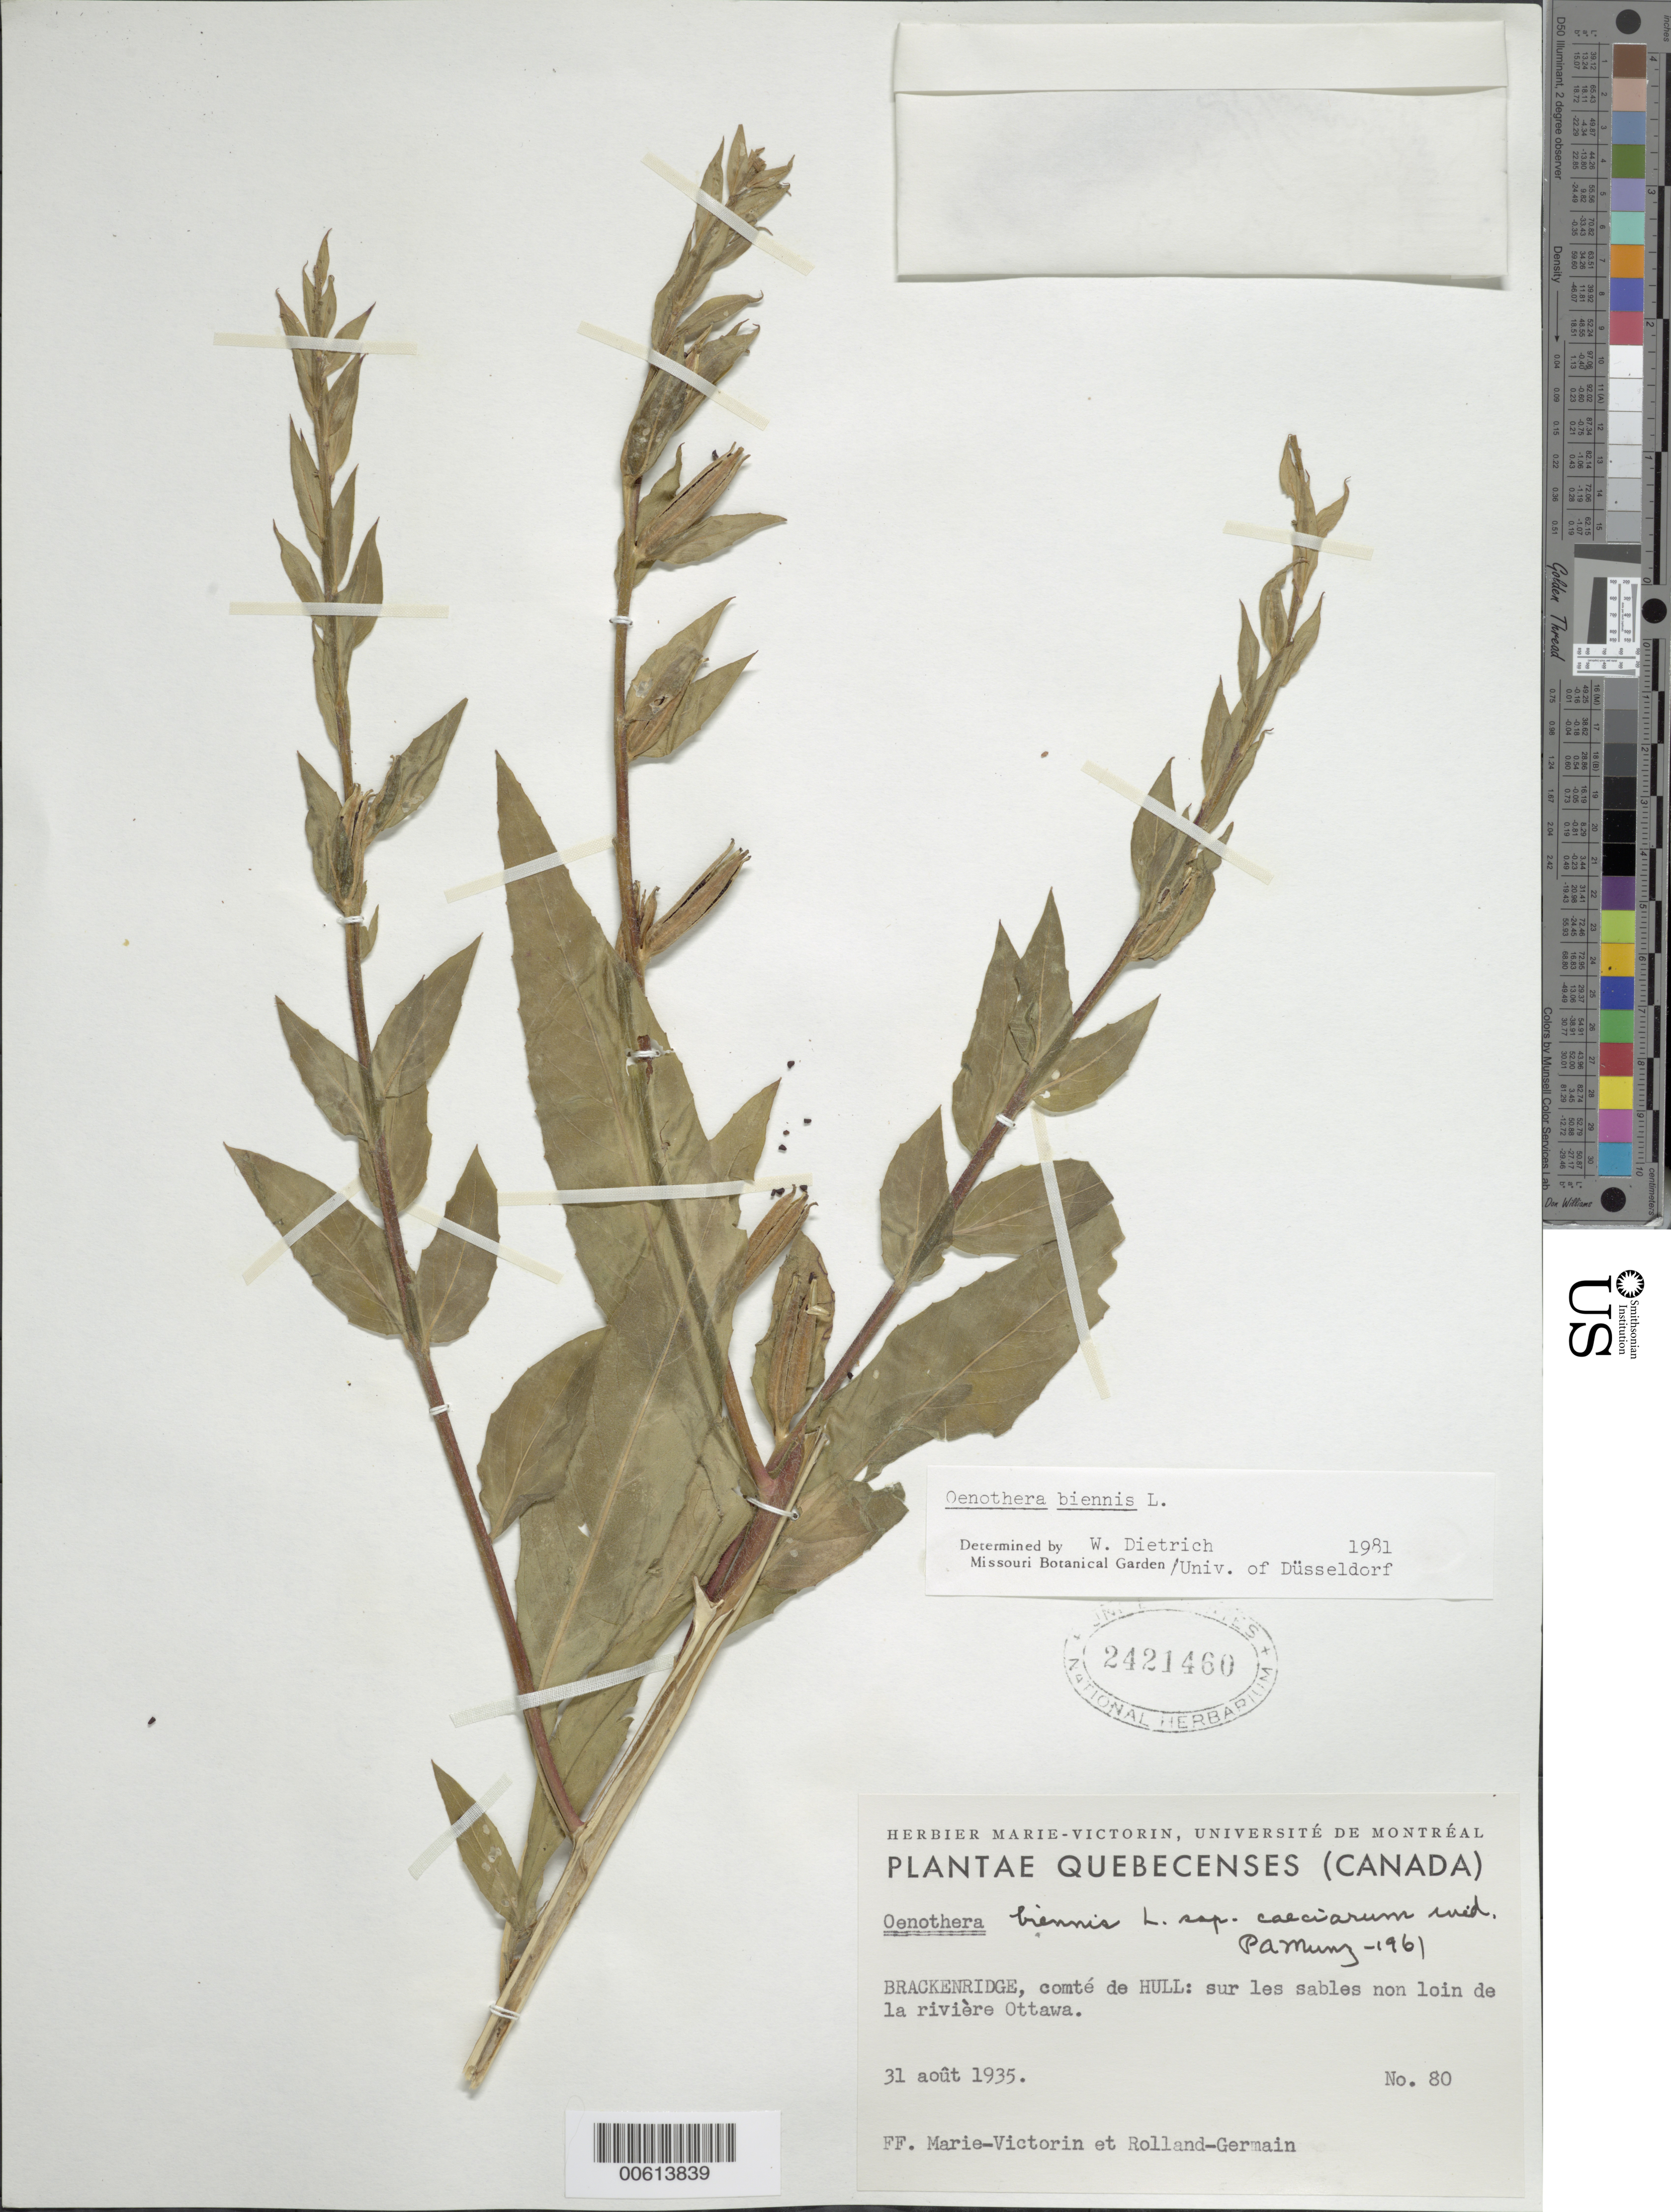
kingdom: Plantae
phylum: Tracheophyta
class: Magnoliopsida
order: Myrtales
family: Onagraceae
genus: Oenothera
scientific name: Oenothera biennis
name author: L.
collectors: Fr. Marie-Victorin & Rolland-Germain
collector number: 80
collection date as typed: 31 Aug 1935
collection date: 1935-08-31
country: Canada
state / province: Quebec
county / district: L'Outaouais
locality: Brackenridge, comte de Hull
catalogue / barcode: US 2421460